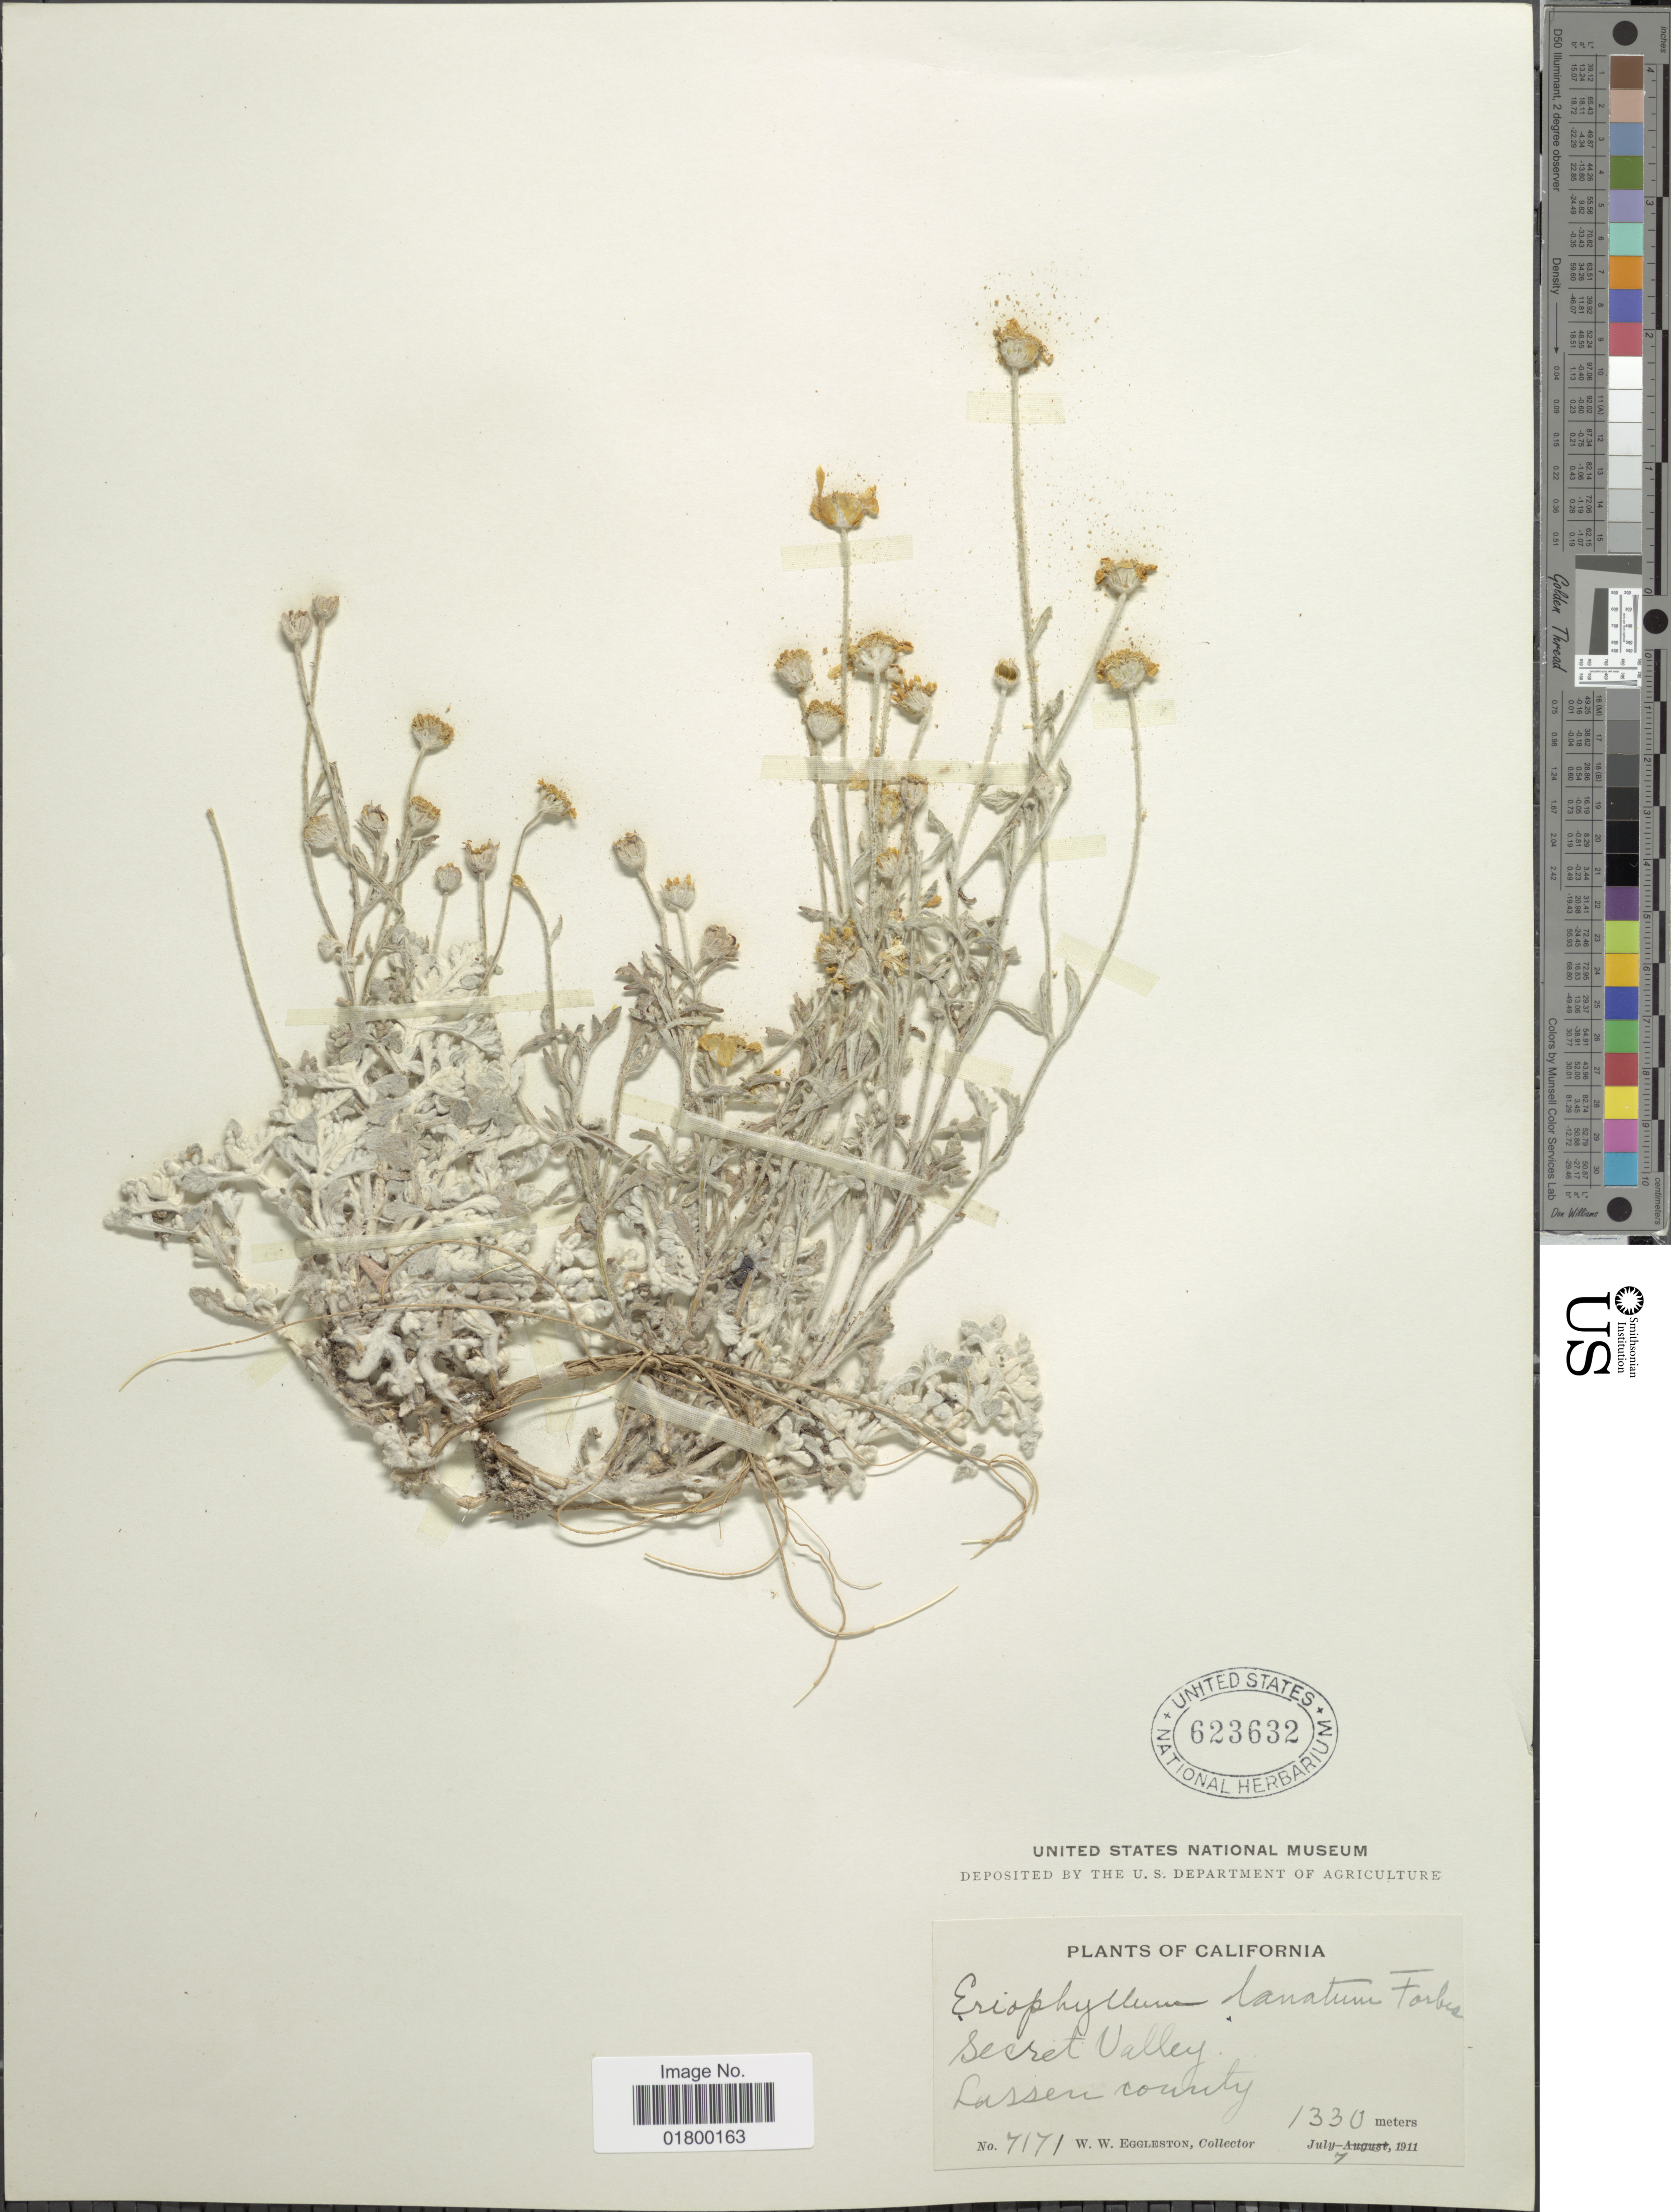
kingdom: Plantae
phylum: Tracheophyta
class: Magnoliopsida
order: Asterales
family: Asteraceae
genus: Eriophyllum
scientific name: Eriophyllum lanatum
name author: (Pursh) J. Forbes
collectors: W. W. Eggleston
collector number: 7171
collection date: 1911-07-07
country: United States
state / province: California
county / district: Lassen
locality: Secret Valley, Lassen County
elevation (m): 1330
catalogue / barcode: US 623632